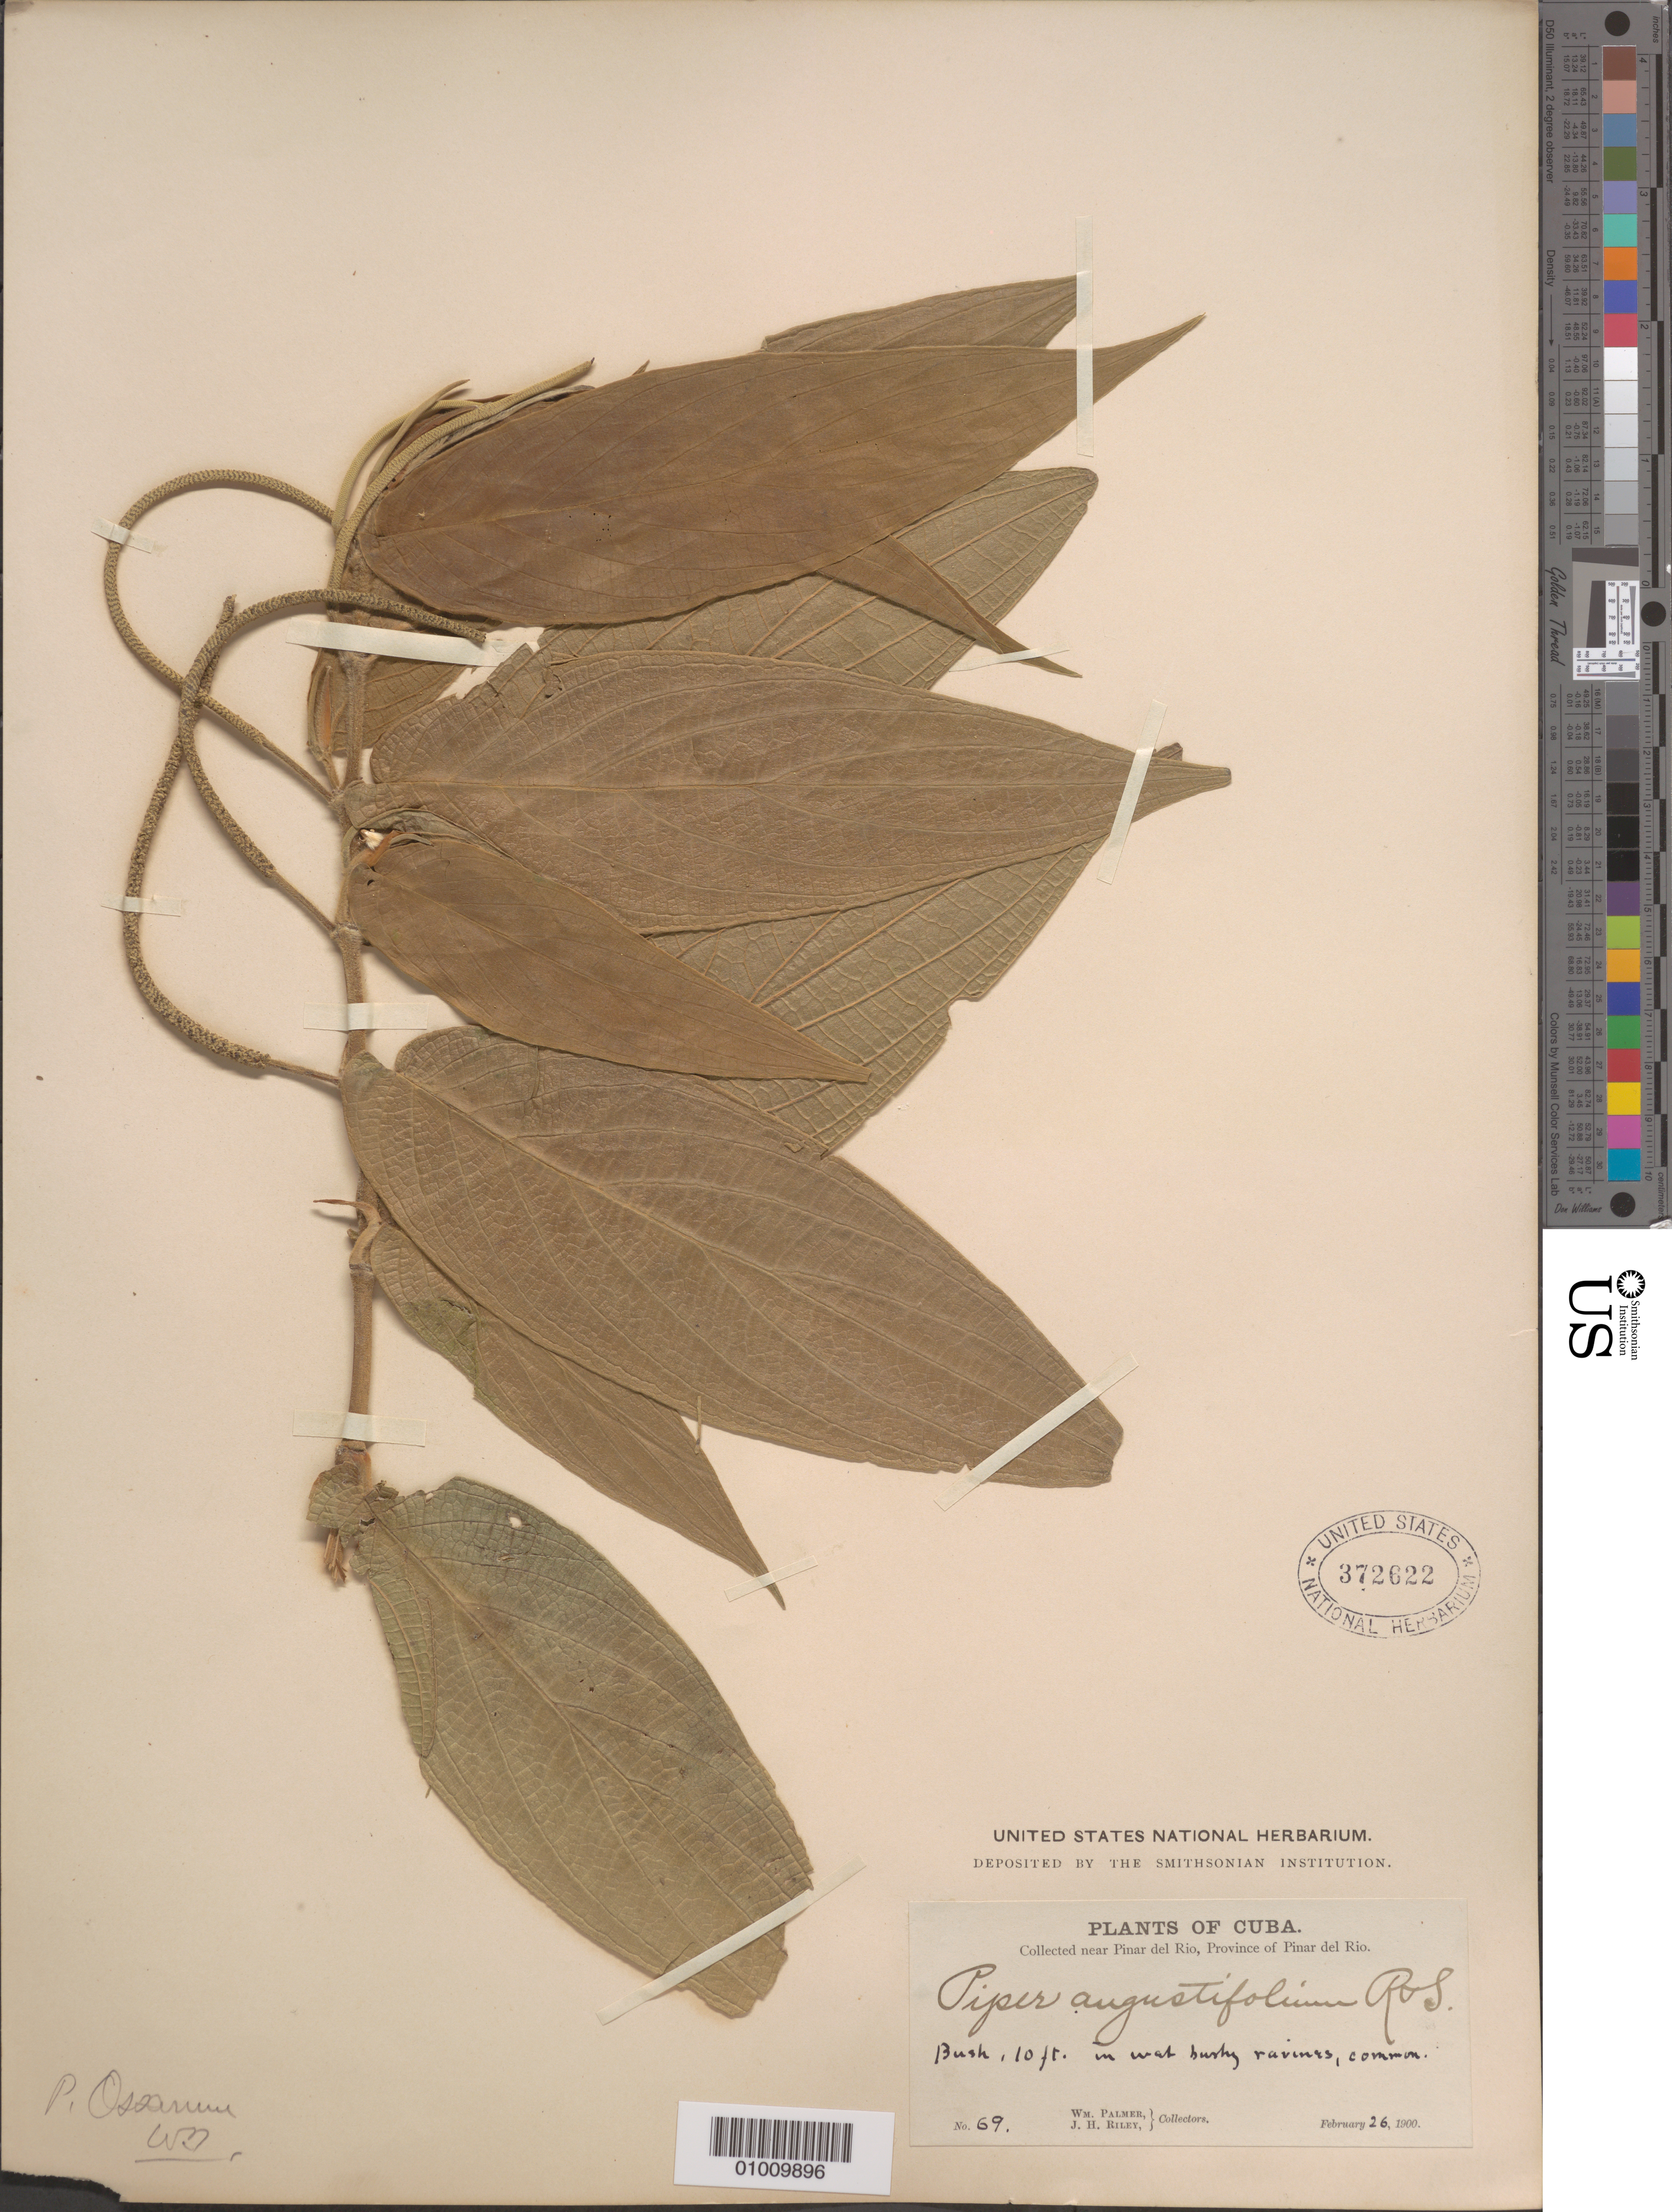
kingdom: Plantae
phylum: Tracheophyta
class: Magnoliopsida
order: Piperales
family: Piperaceae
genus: Piper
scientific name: Piper ossanum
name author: (C. DC.) Trel.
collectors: W. Palmer & J. H. Riley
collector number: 69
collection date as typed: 26 Feb 1900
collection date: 1900-02-26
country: Cuba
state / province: Pinar del Rio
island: Cuba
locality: In wet bushy ravines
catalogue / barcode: US 372622